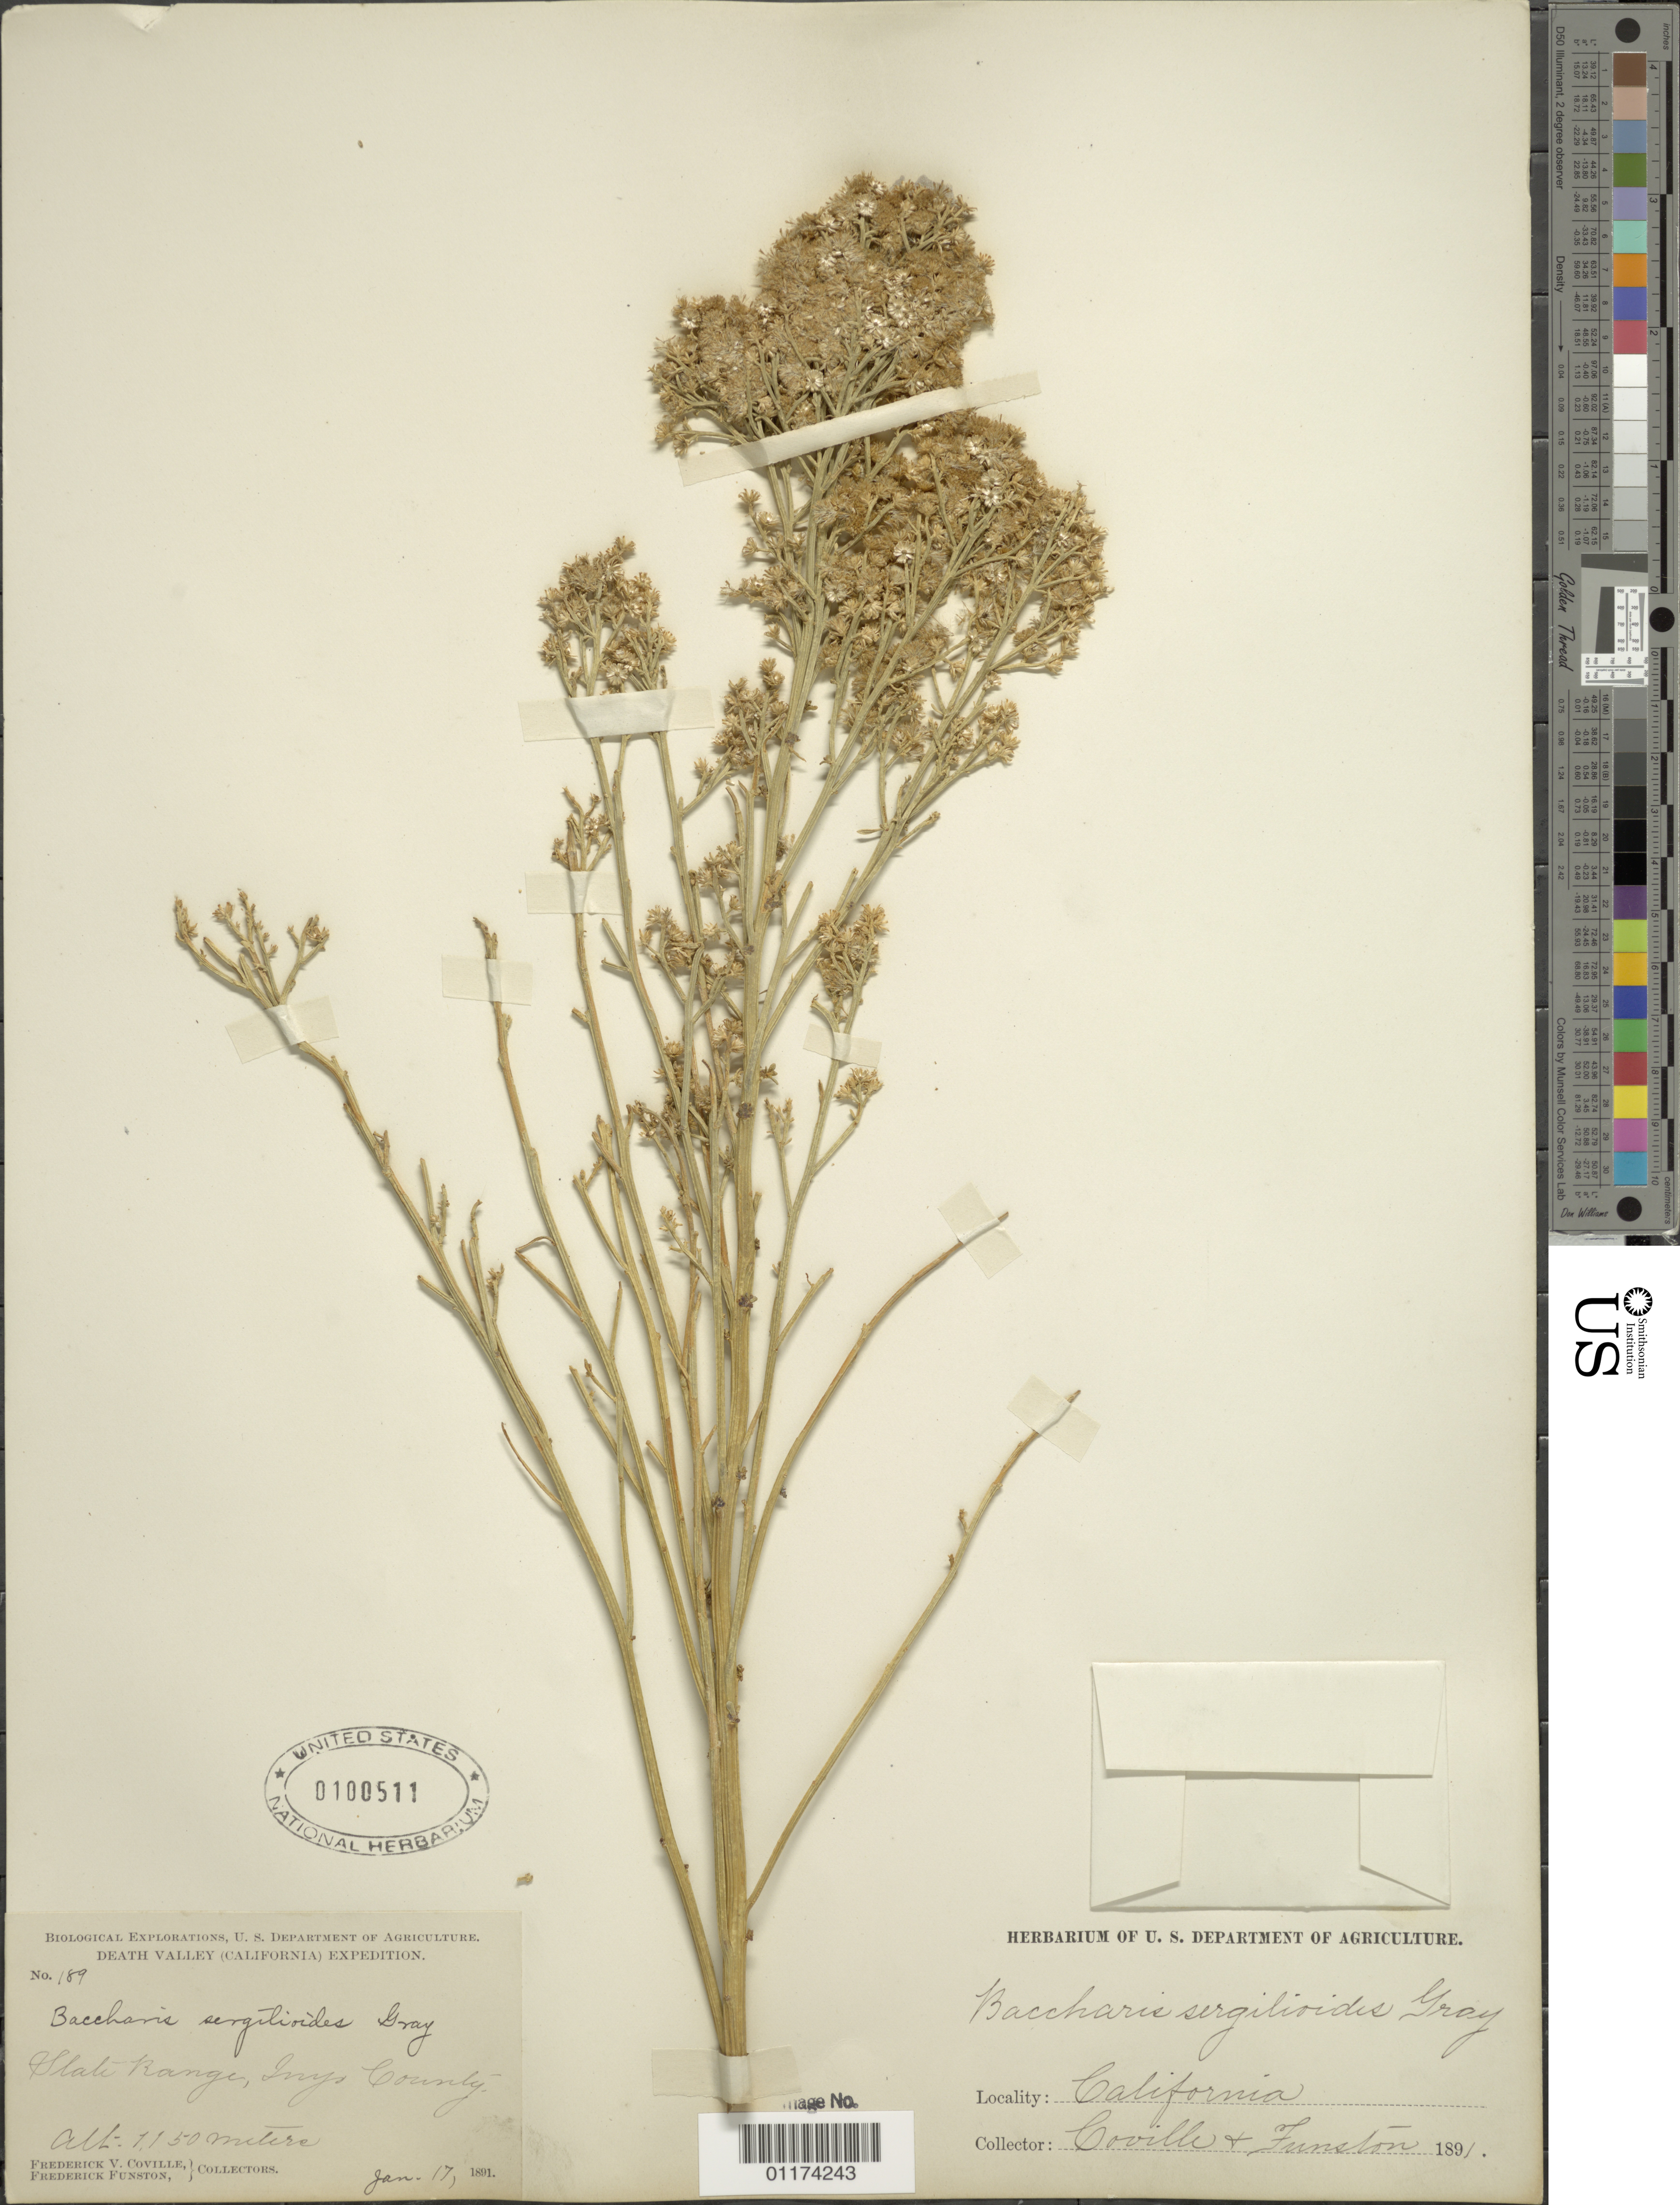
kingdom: Plantae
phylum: Tracheophyta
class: Magnoliopsida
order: Asterales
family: Asteraceae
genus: Baccharis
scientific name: Baccharis sergiloides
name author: A. Gray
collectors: F. V. Coville & F. Funston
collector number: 189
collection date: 1891-01-17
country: United States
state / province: California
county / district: Inyo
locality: Slate Range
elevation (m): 1150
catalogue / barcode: US 100511